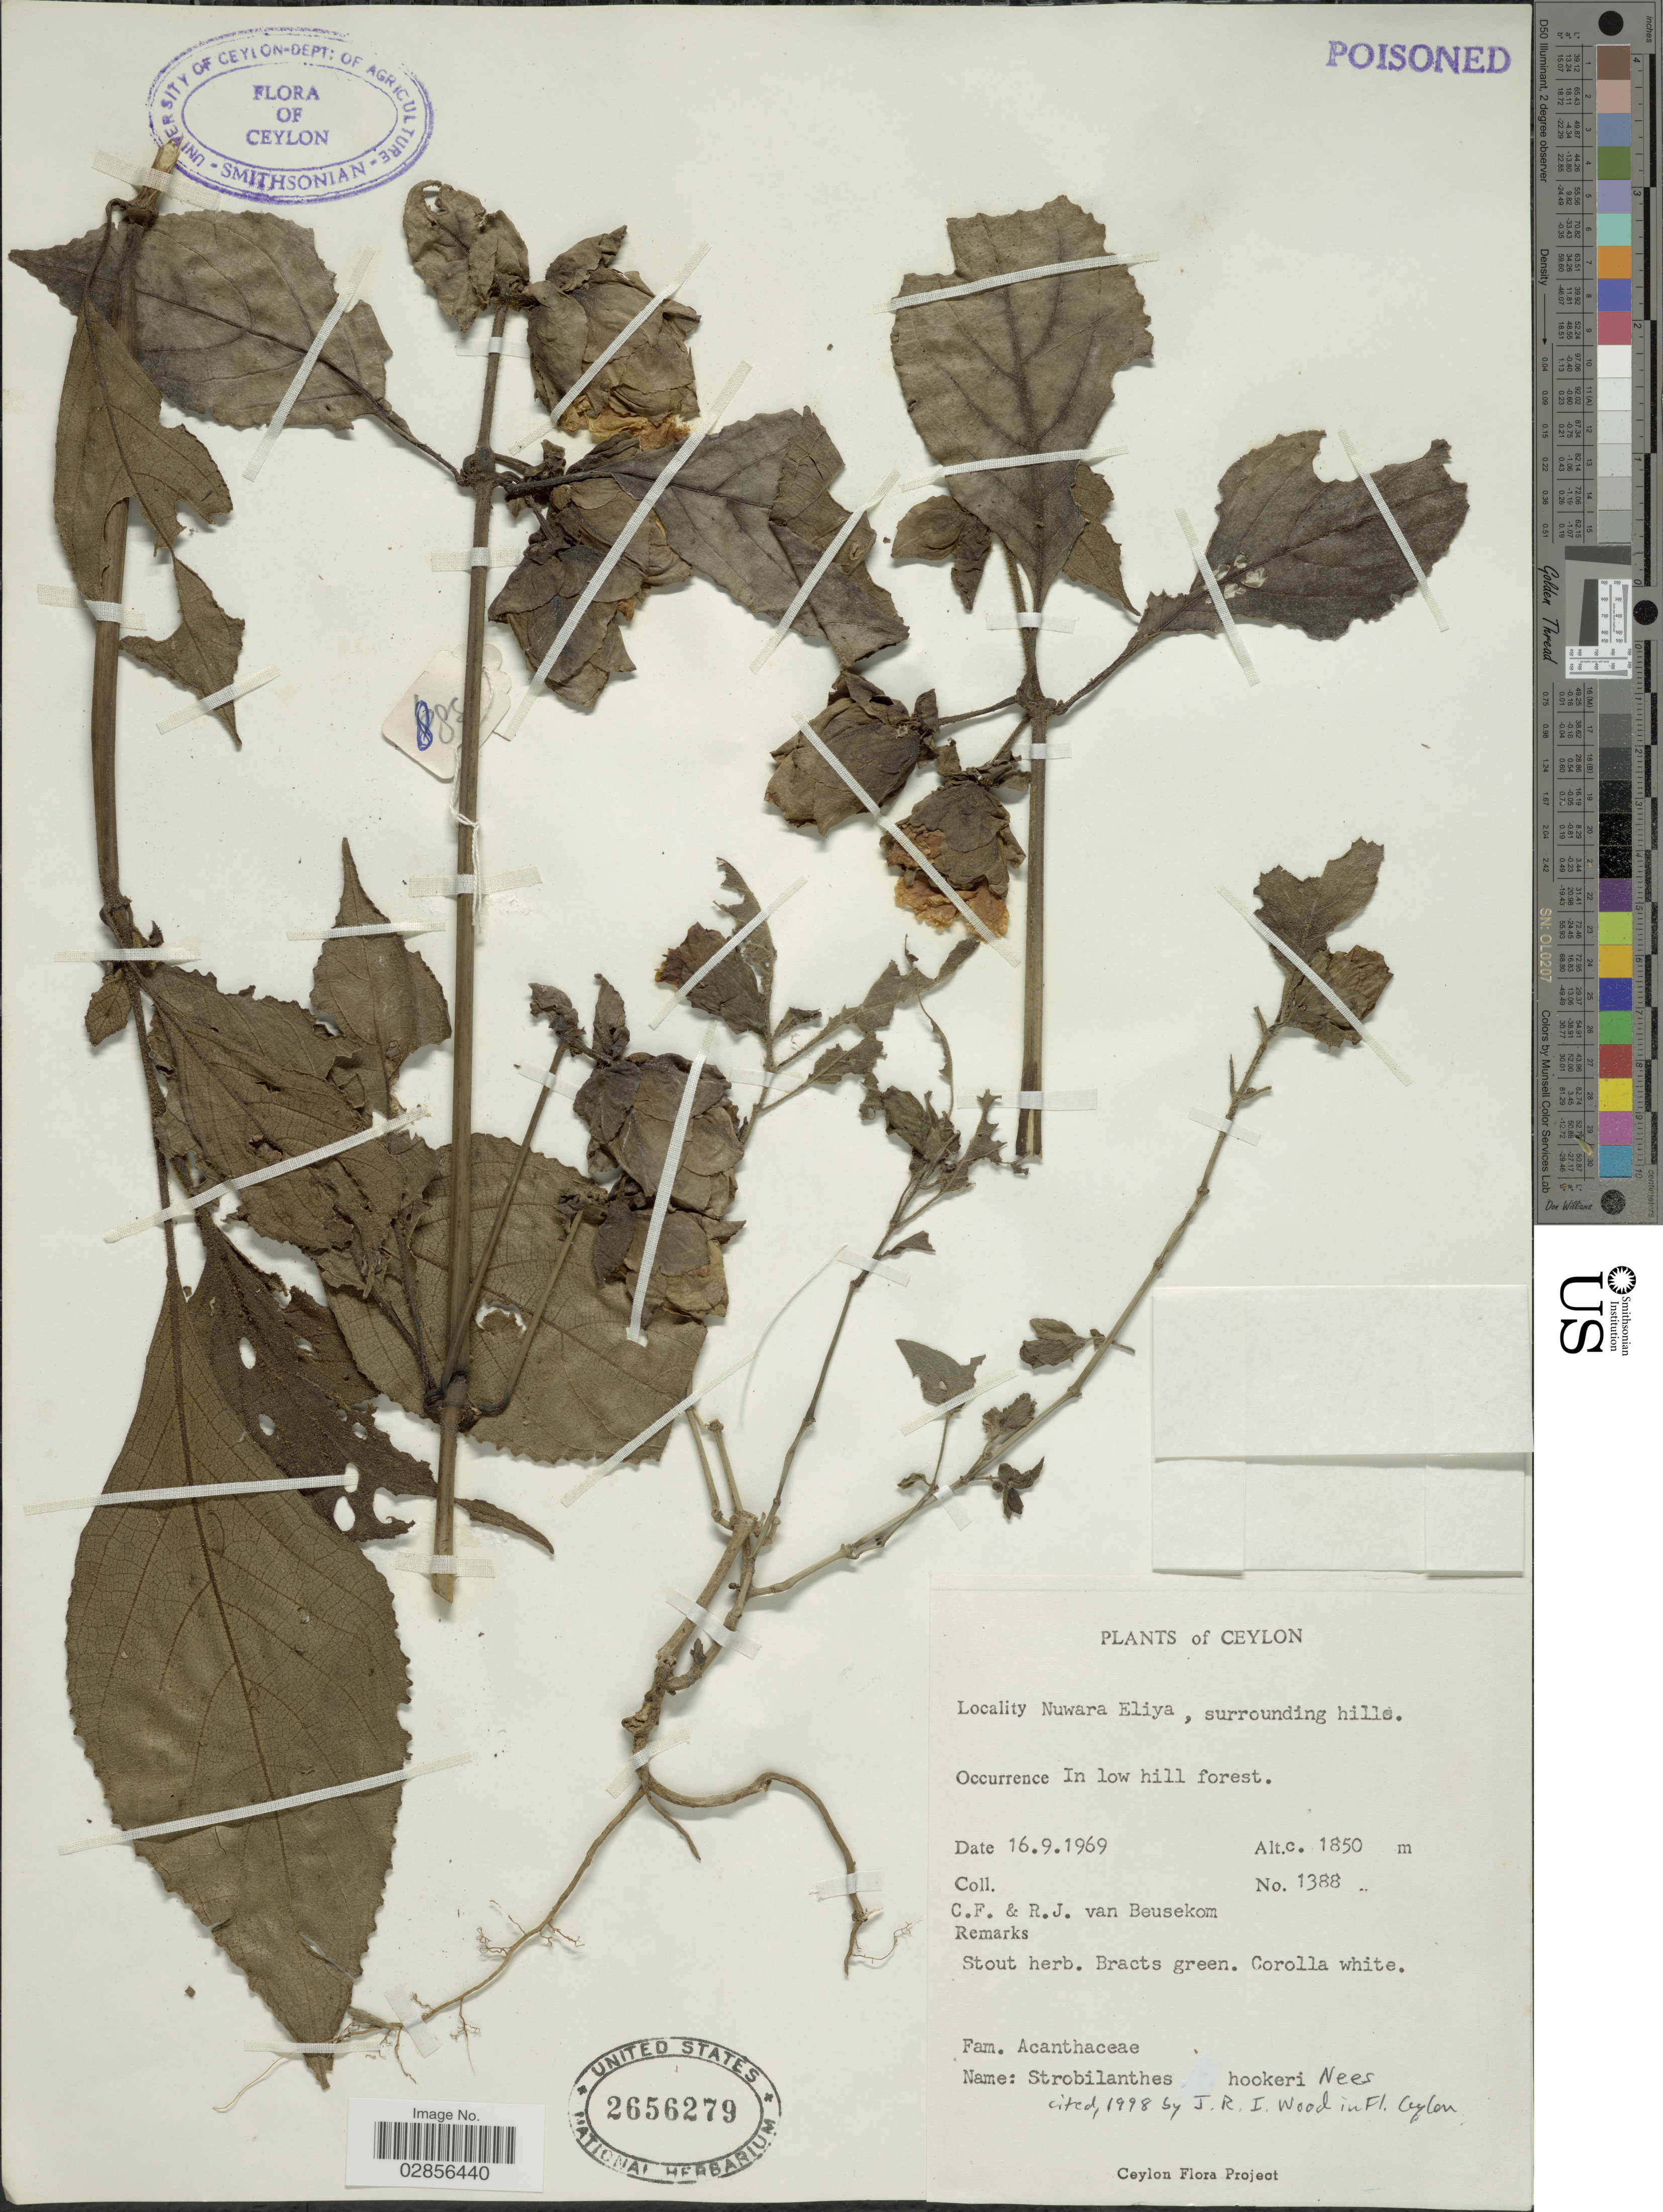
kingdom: Plantae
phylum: Tracheophyta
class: Magnoliopsida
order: Lamiales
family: Acanthaceae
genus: Strobilanthes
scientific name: Strobilanthes hookeri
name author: Nees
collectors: C. F. Beusekom & R. Van Beusekom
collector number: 1388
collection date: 1969-09-16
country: Sri Lanka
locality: Ceylon. Nuwara Eliya, surrounding hills.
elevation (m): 1850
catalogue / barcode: US 2656279